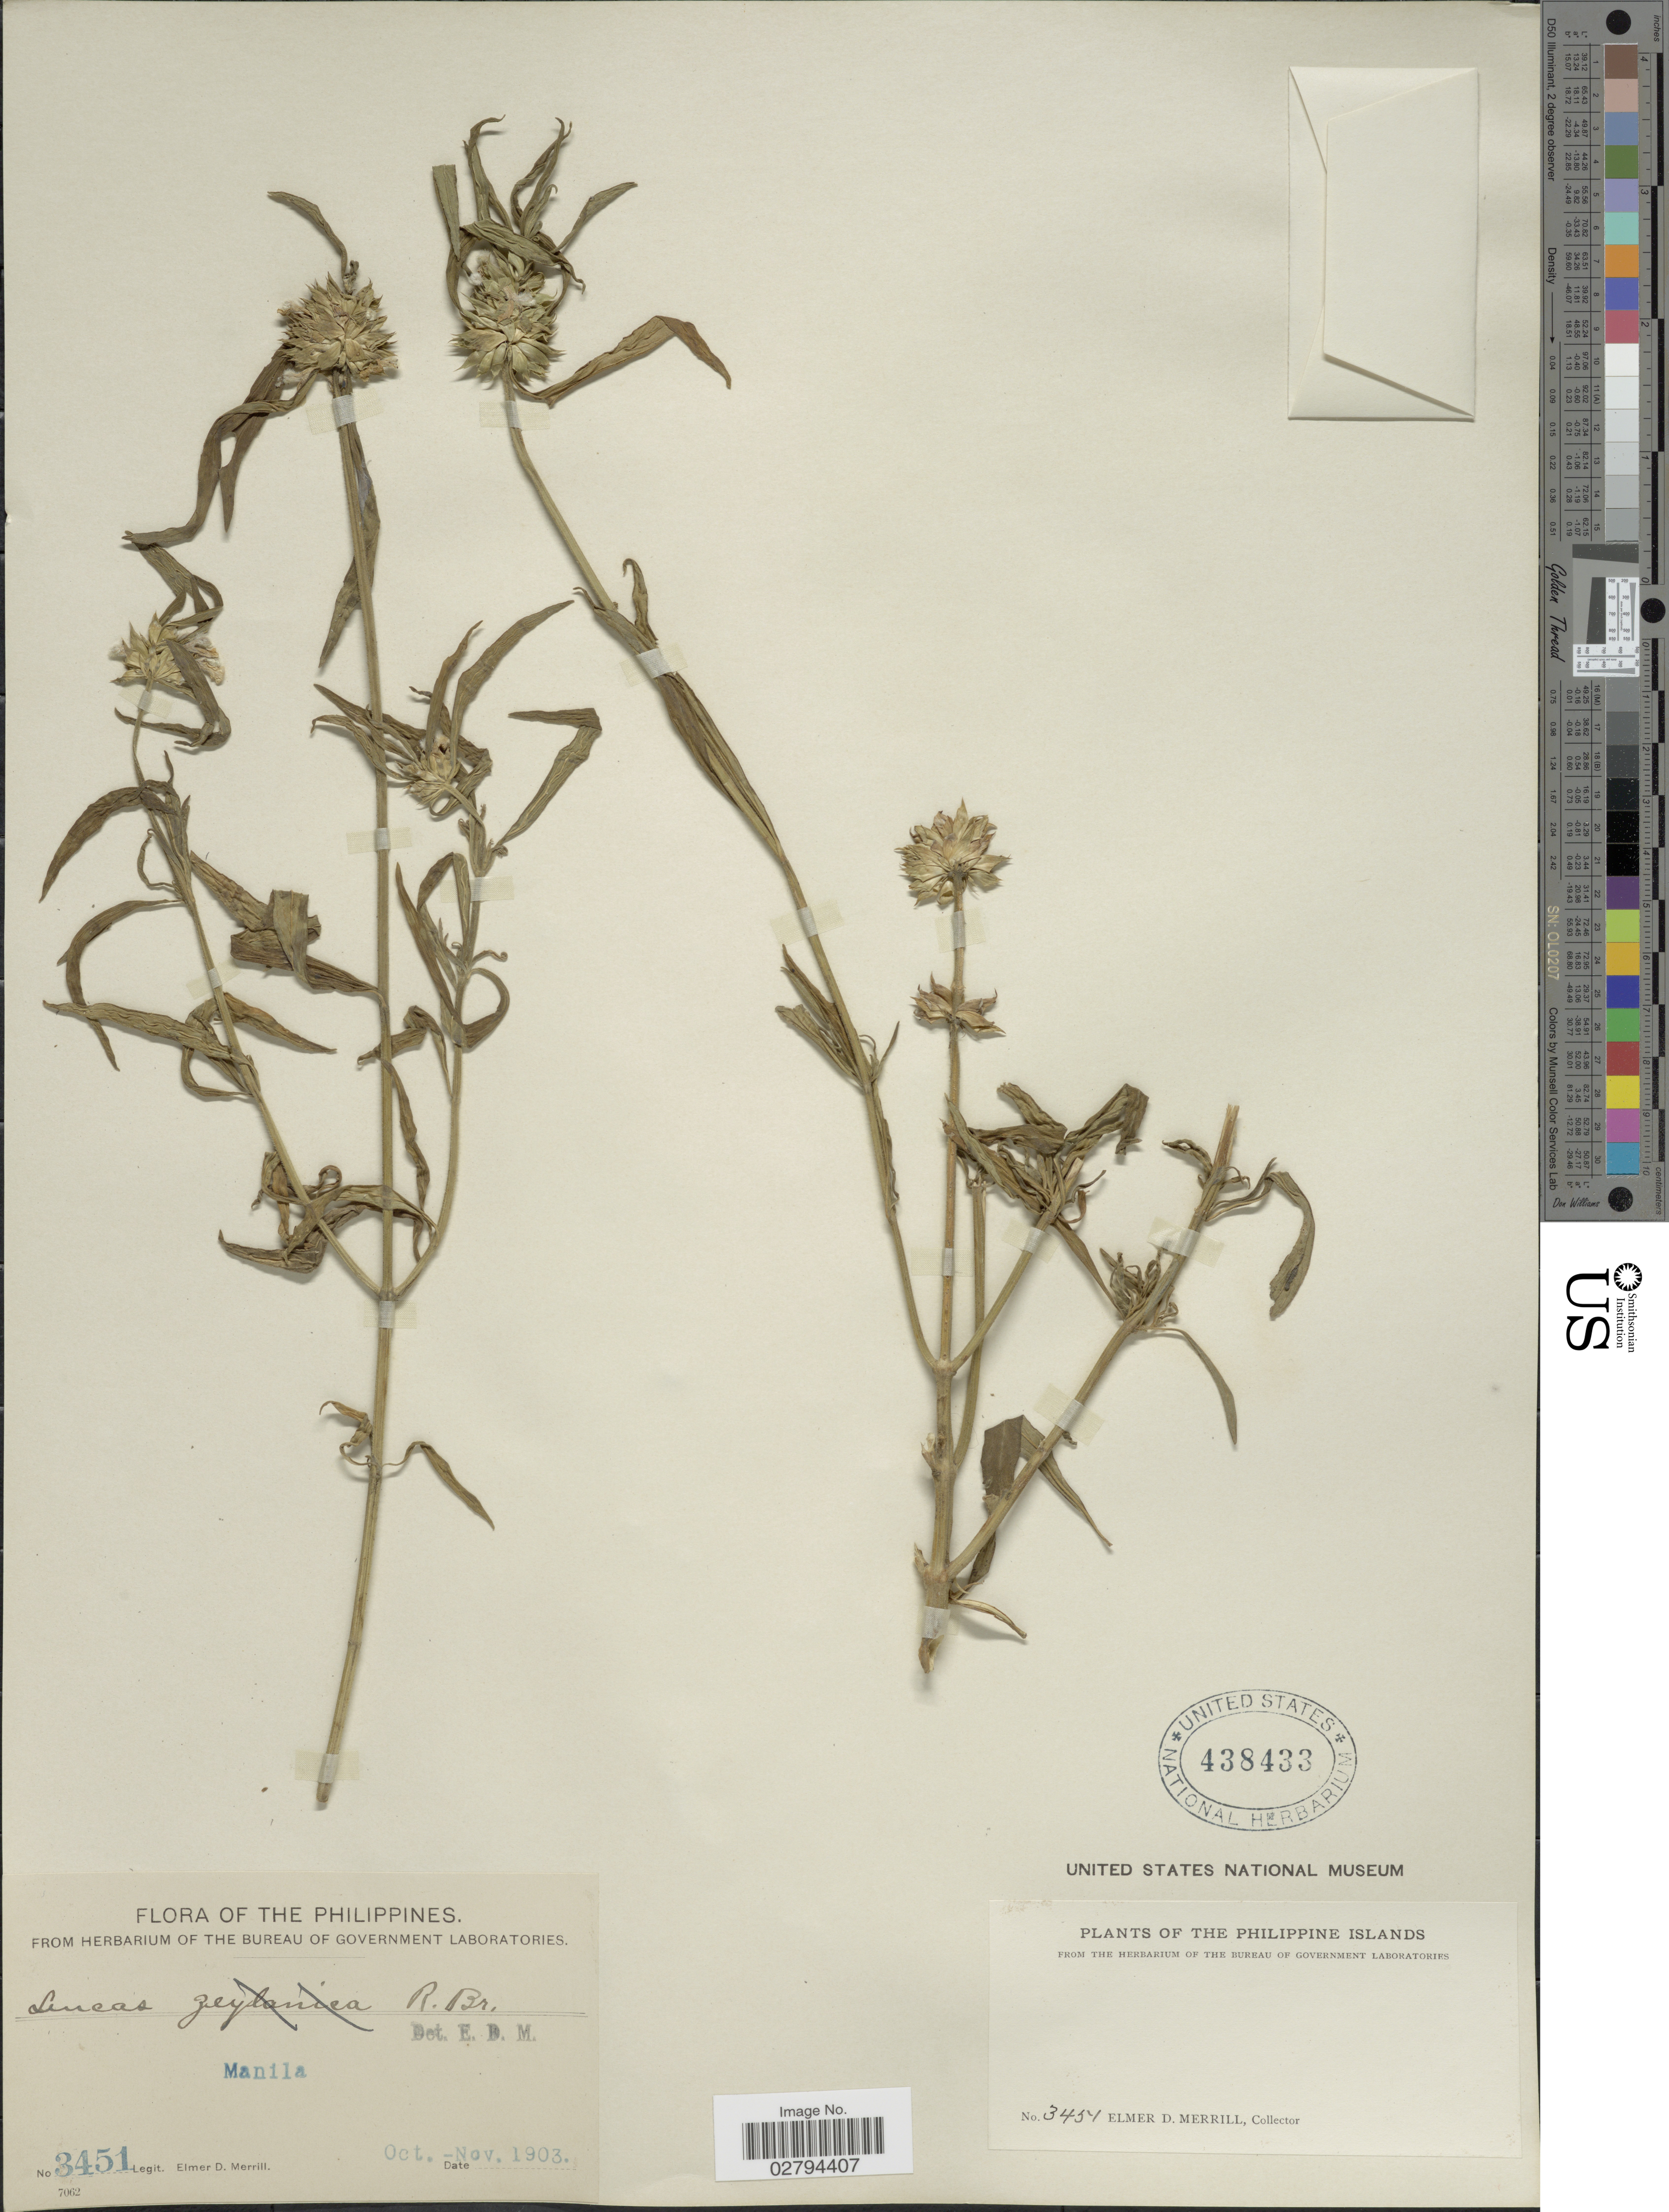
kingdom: Plantae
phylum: Tracheophyta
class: Magnoliopsida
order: Lamiales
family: Lamiaceae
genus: Leucas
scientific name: Leucas lavandulifolia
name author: Small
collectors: E. D. Merrill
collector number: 3451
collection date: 1903-10/1903-11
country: Philippines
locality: Manila.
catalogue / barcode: US 438433